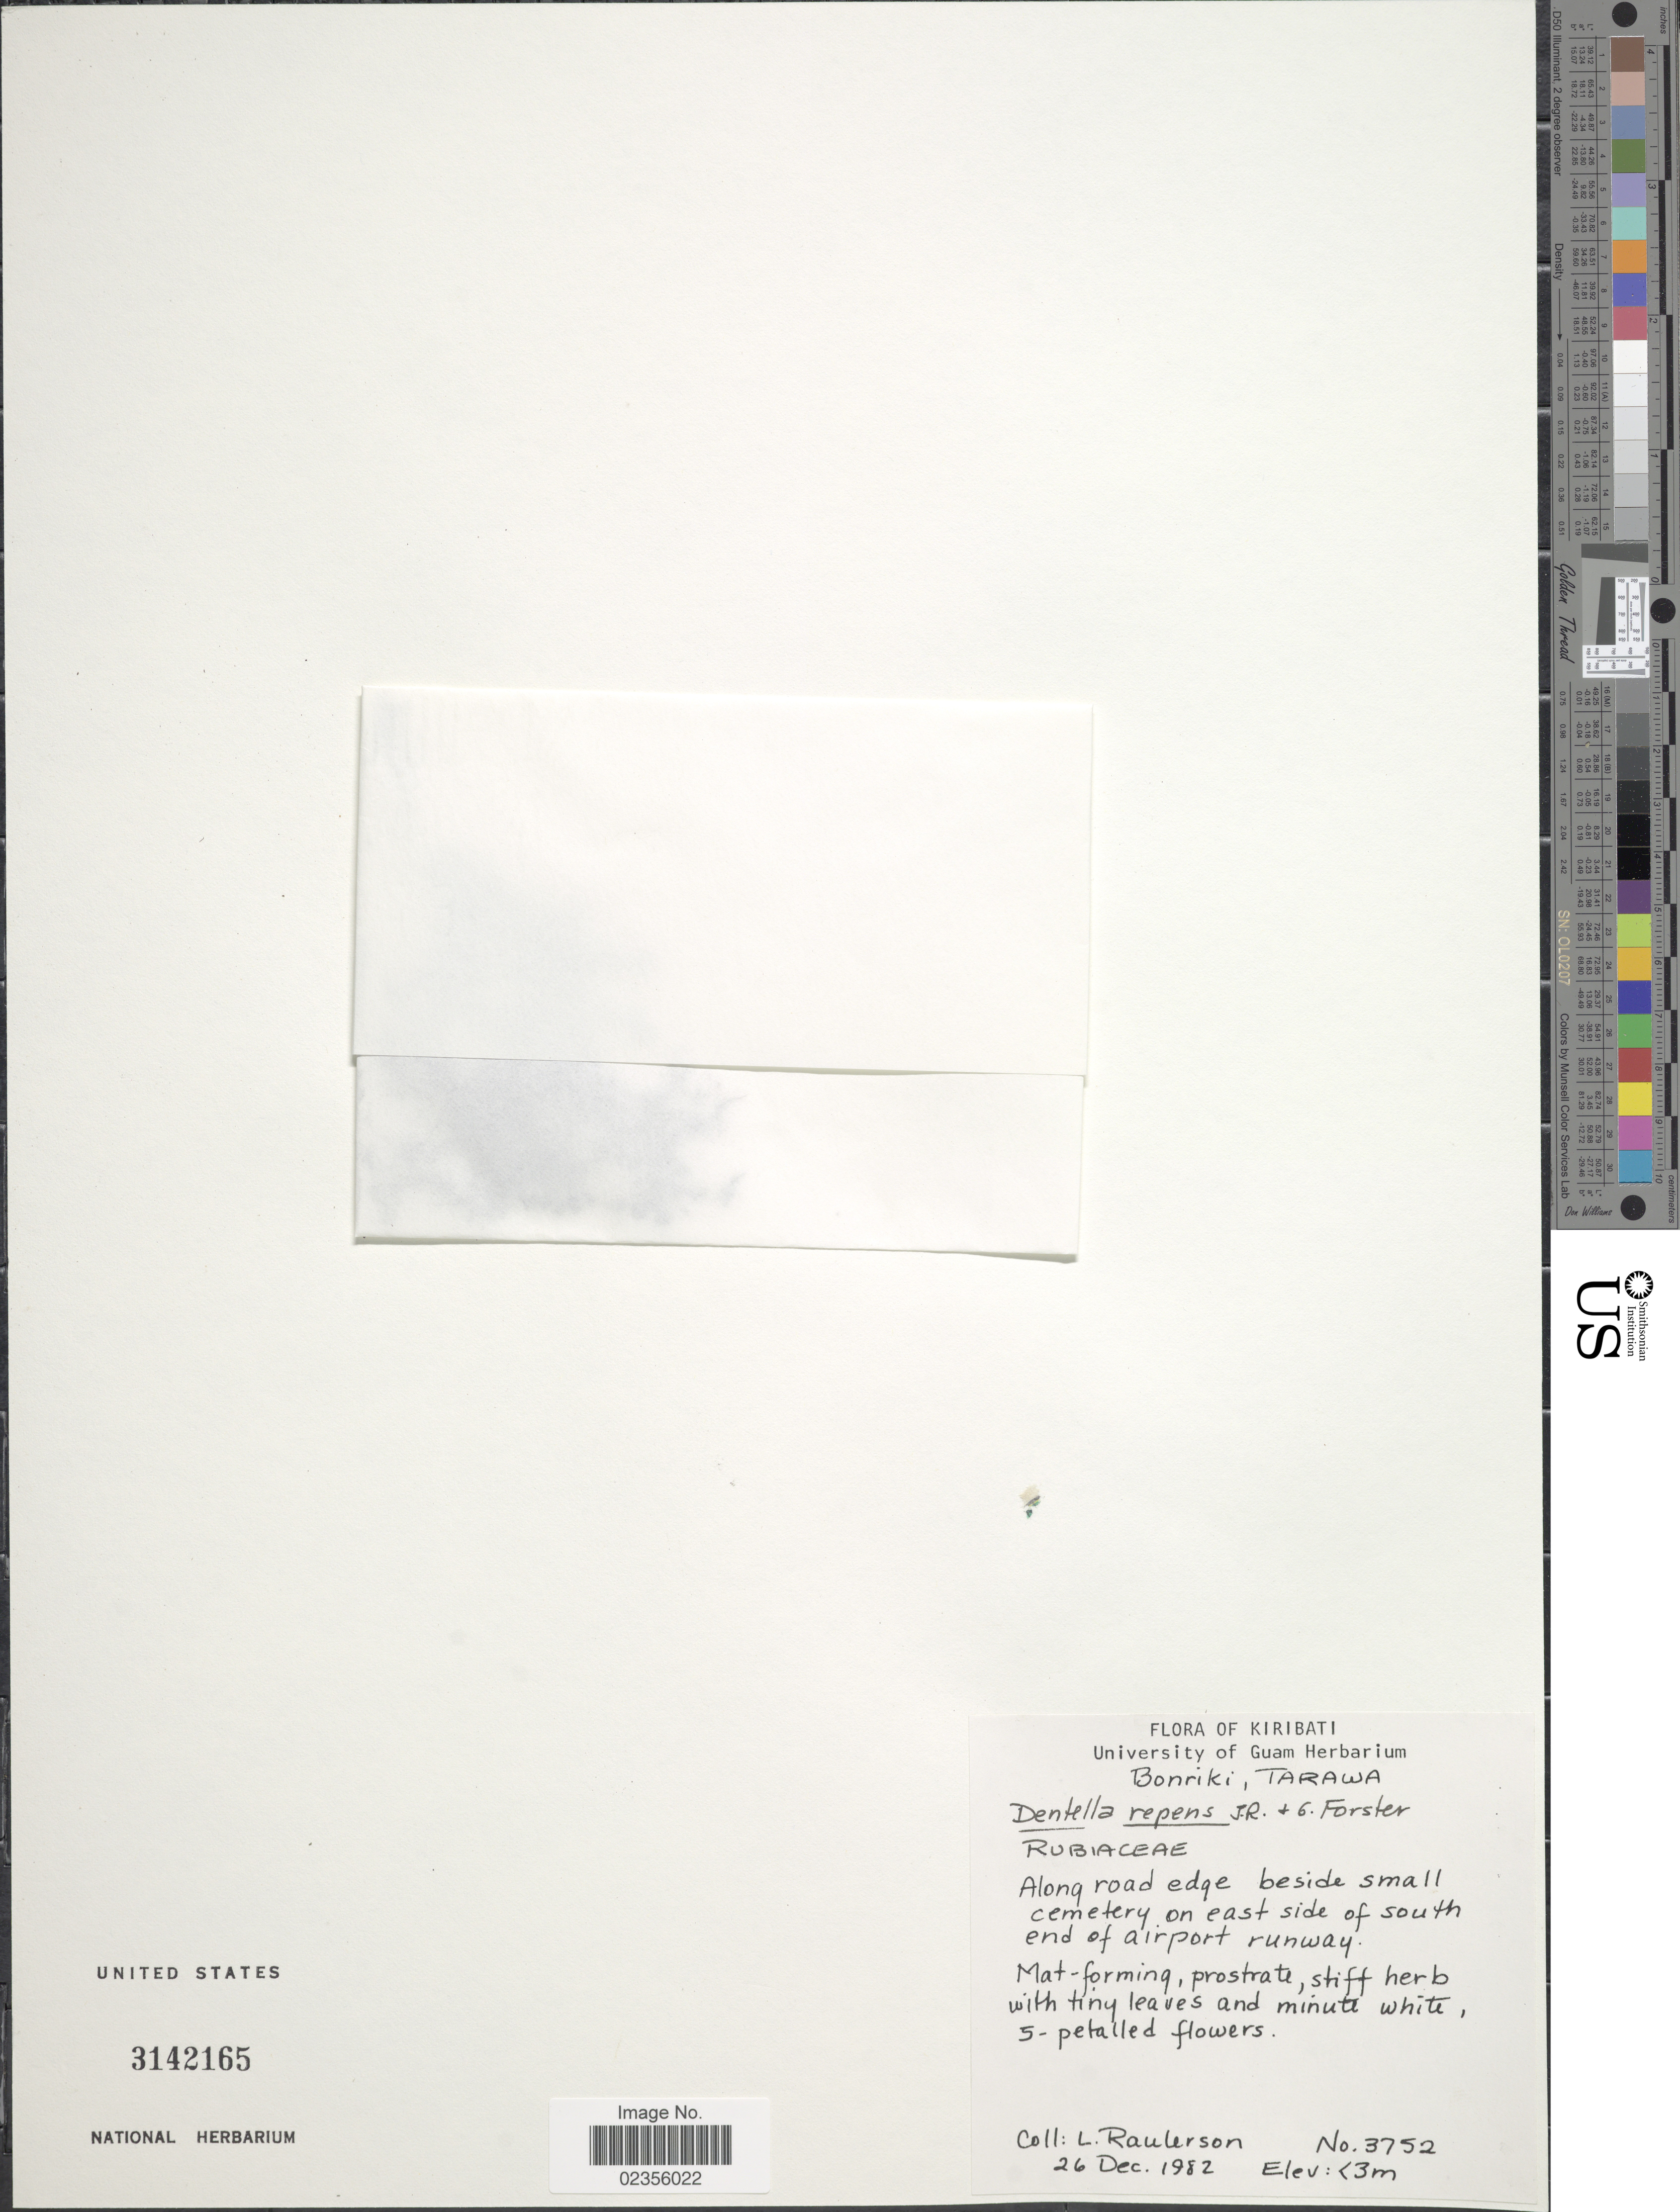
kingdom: Plantae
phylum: Tracheophyta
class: Magnoliopsida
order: Gentianales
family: Rubiaceae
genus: Dentella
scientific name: Dentella repens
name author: J.R. Forst. & G. Forst.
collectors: L. Raulerson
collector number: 3752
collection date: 1982-12-26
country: Kiribati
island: Tarawa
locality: Bonriki, Tarawa. Along road edge beside small cemetery on east side of south end of airport runway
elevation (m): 3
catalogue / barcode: US 3142165